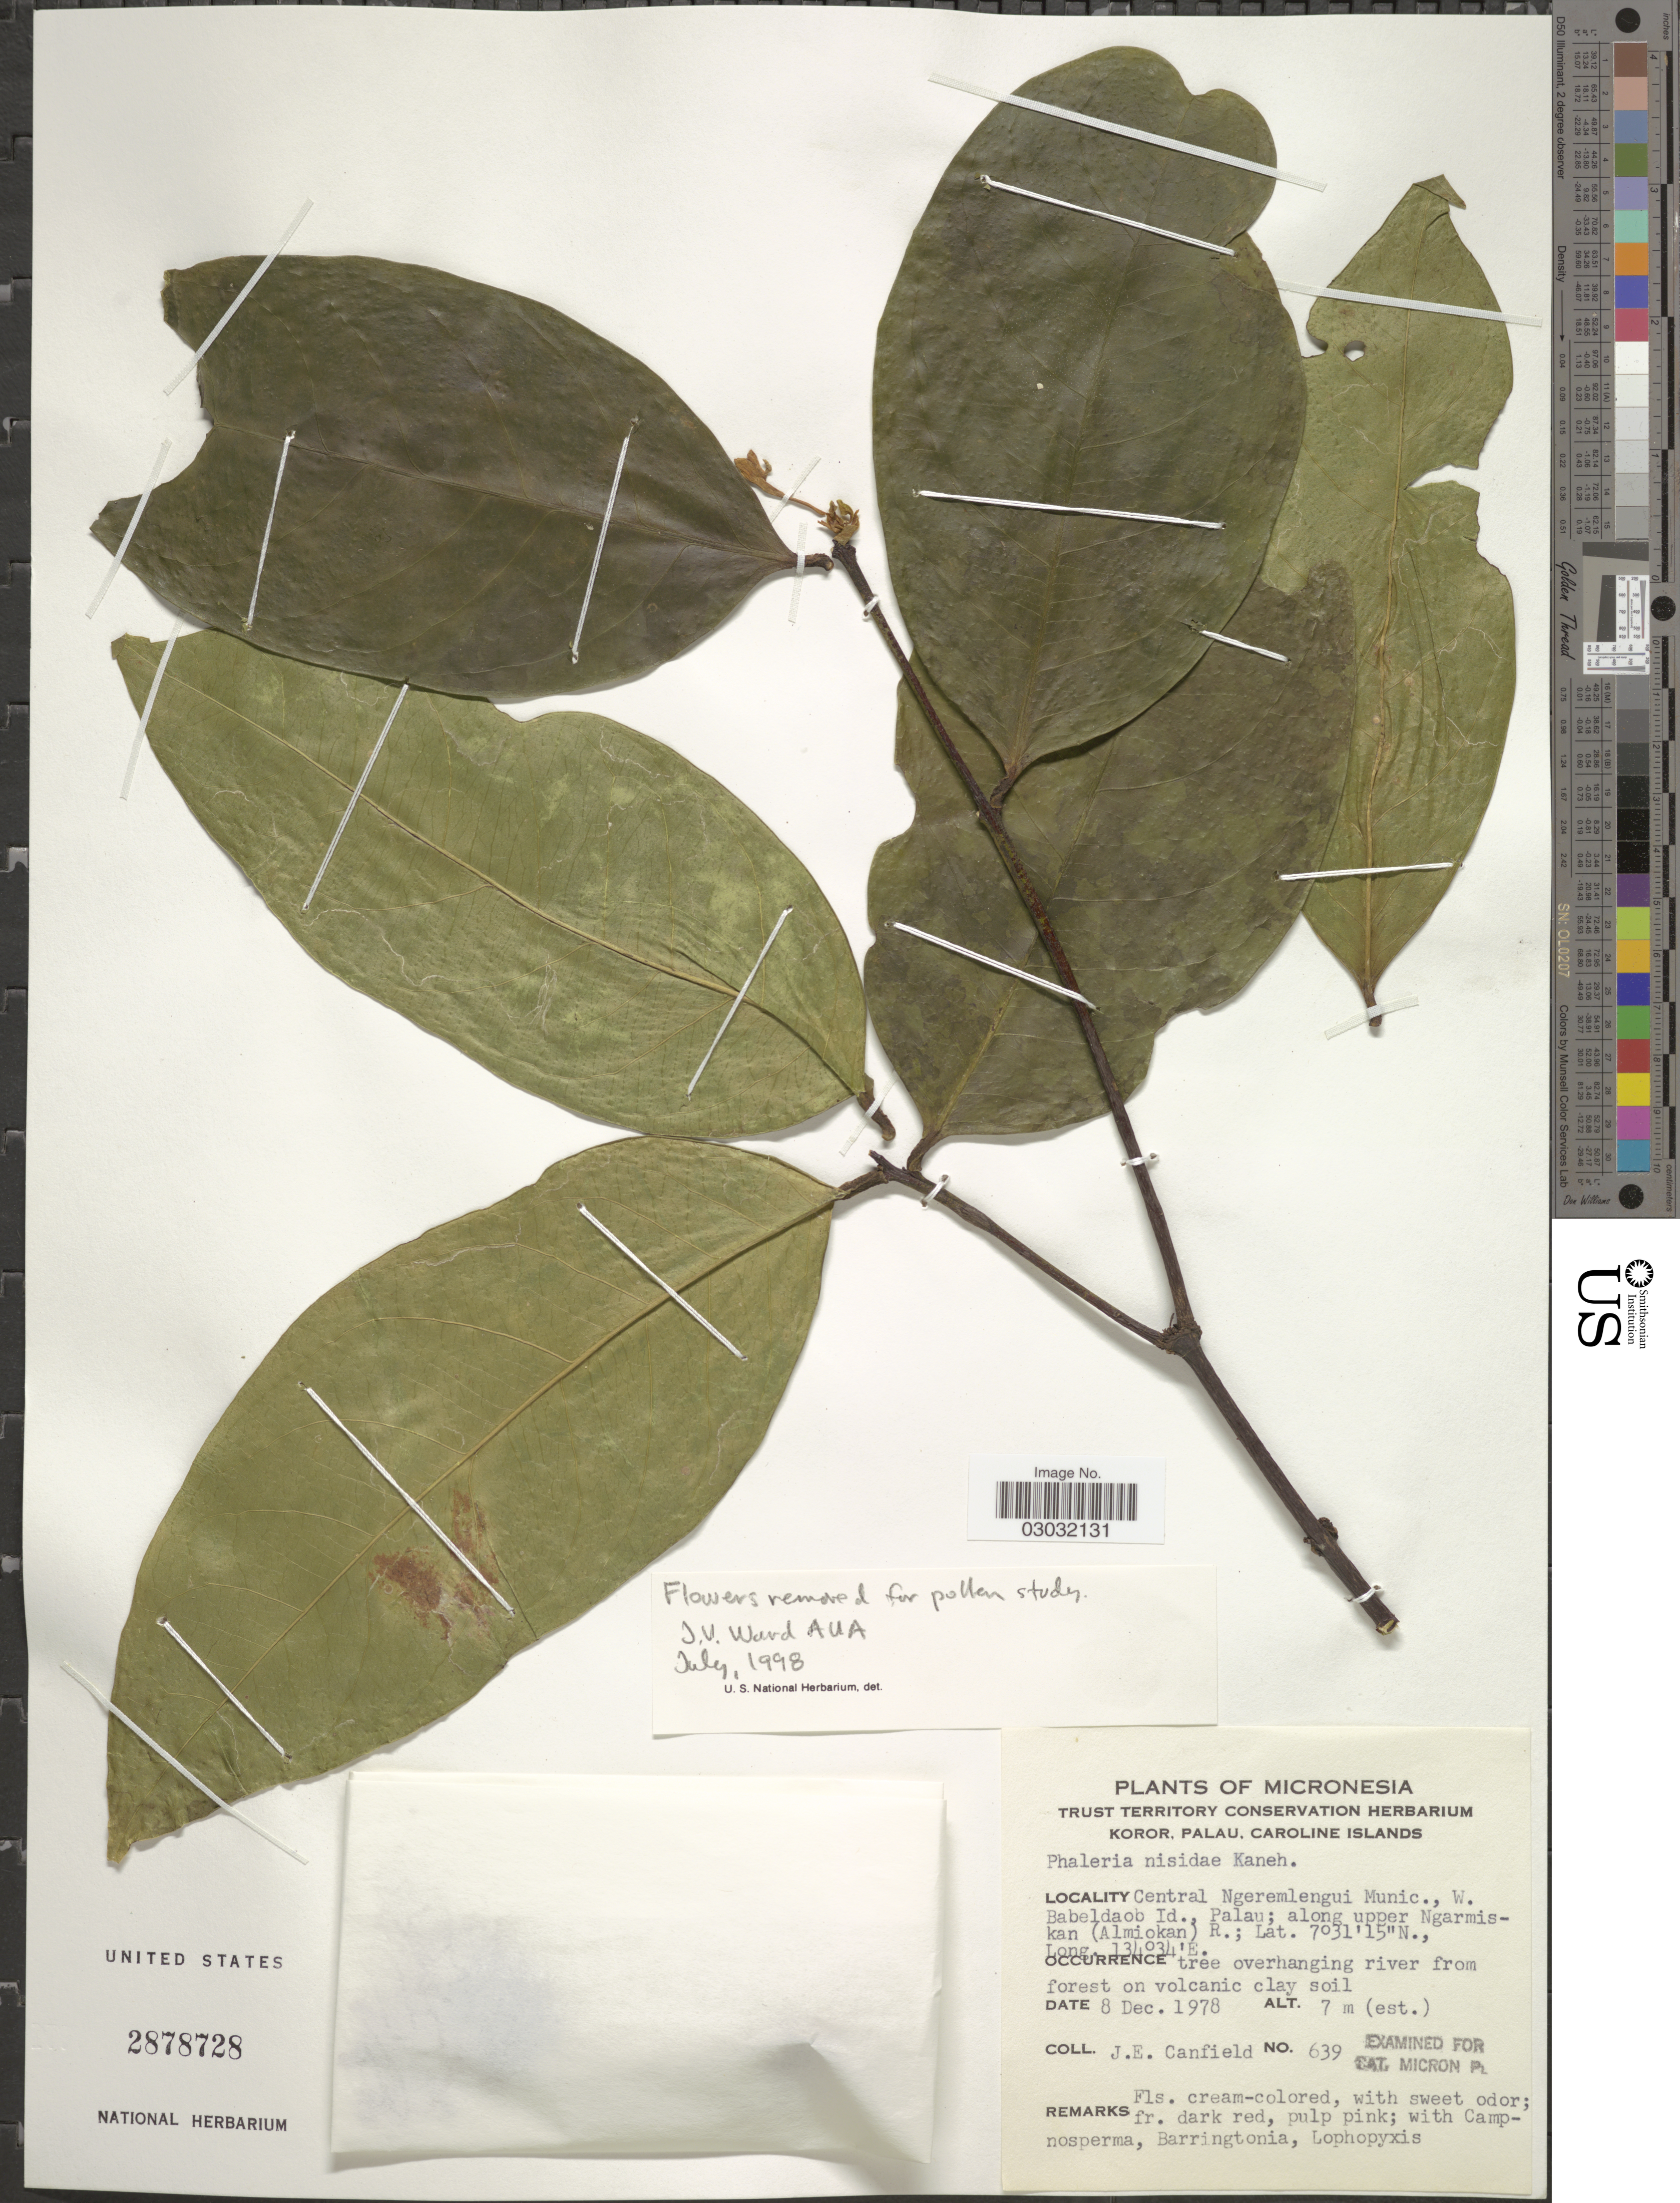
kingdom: Plantae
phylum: Tracheophyta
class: Magnoliopsida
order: Malvales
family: Thymelaeaceae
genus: Phaleria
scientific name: Phaleria nisidai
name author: Kaneh.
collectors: J. E. Canfield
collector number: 639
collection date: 1978-12-08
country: Palau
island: Babeldaob [Babelthuap]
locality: Micronesia, Central Ngeremlengui Munic., W. Babeldaon Id., Palau; along upper Ngarmiskan (Almiokan) R.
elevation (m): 7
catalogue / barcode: US 2878728